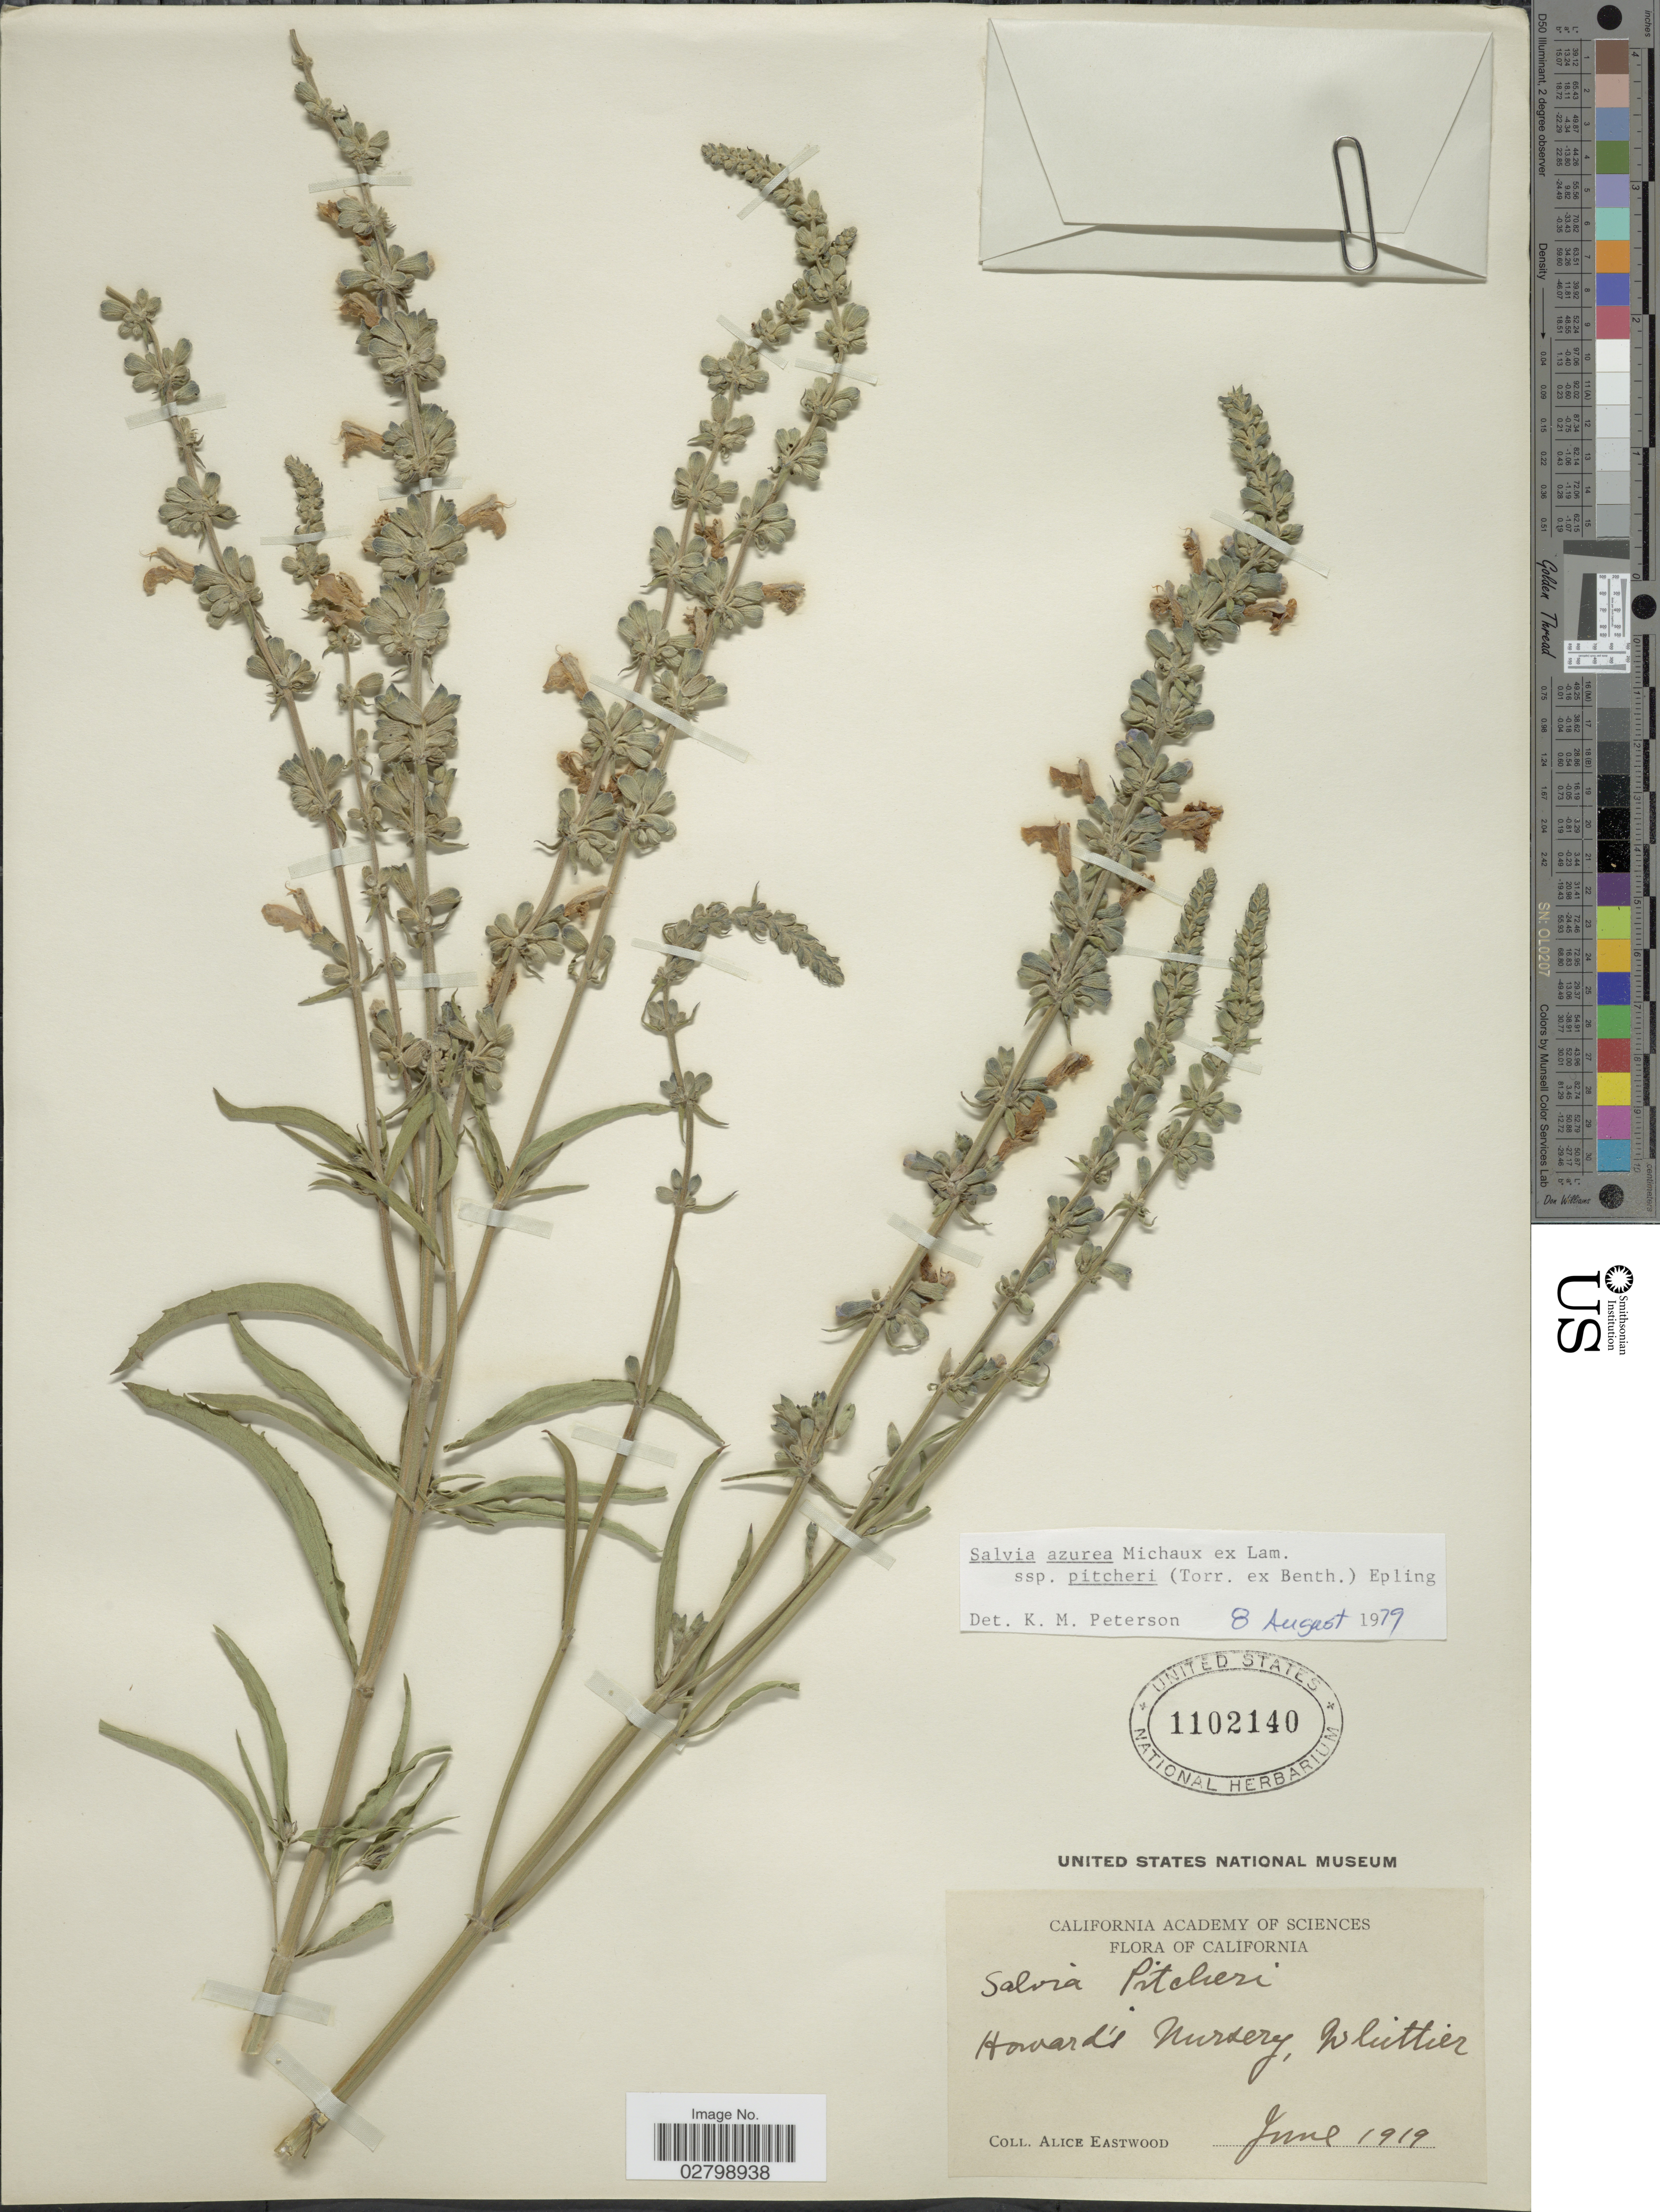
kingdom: Plantae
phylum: Tracheophyta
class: Magnoliopsida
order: Lamiales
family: Lamiaceae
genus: Salvia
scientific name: Salvia azurea subsp. pitcheri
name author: Michx. ex Lam.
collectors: A. Eastwood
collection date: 1919-06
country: United States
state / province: California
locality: Howard's Nursery, Whittier.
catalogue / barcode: US 1102140